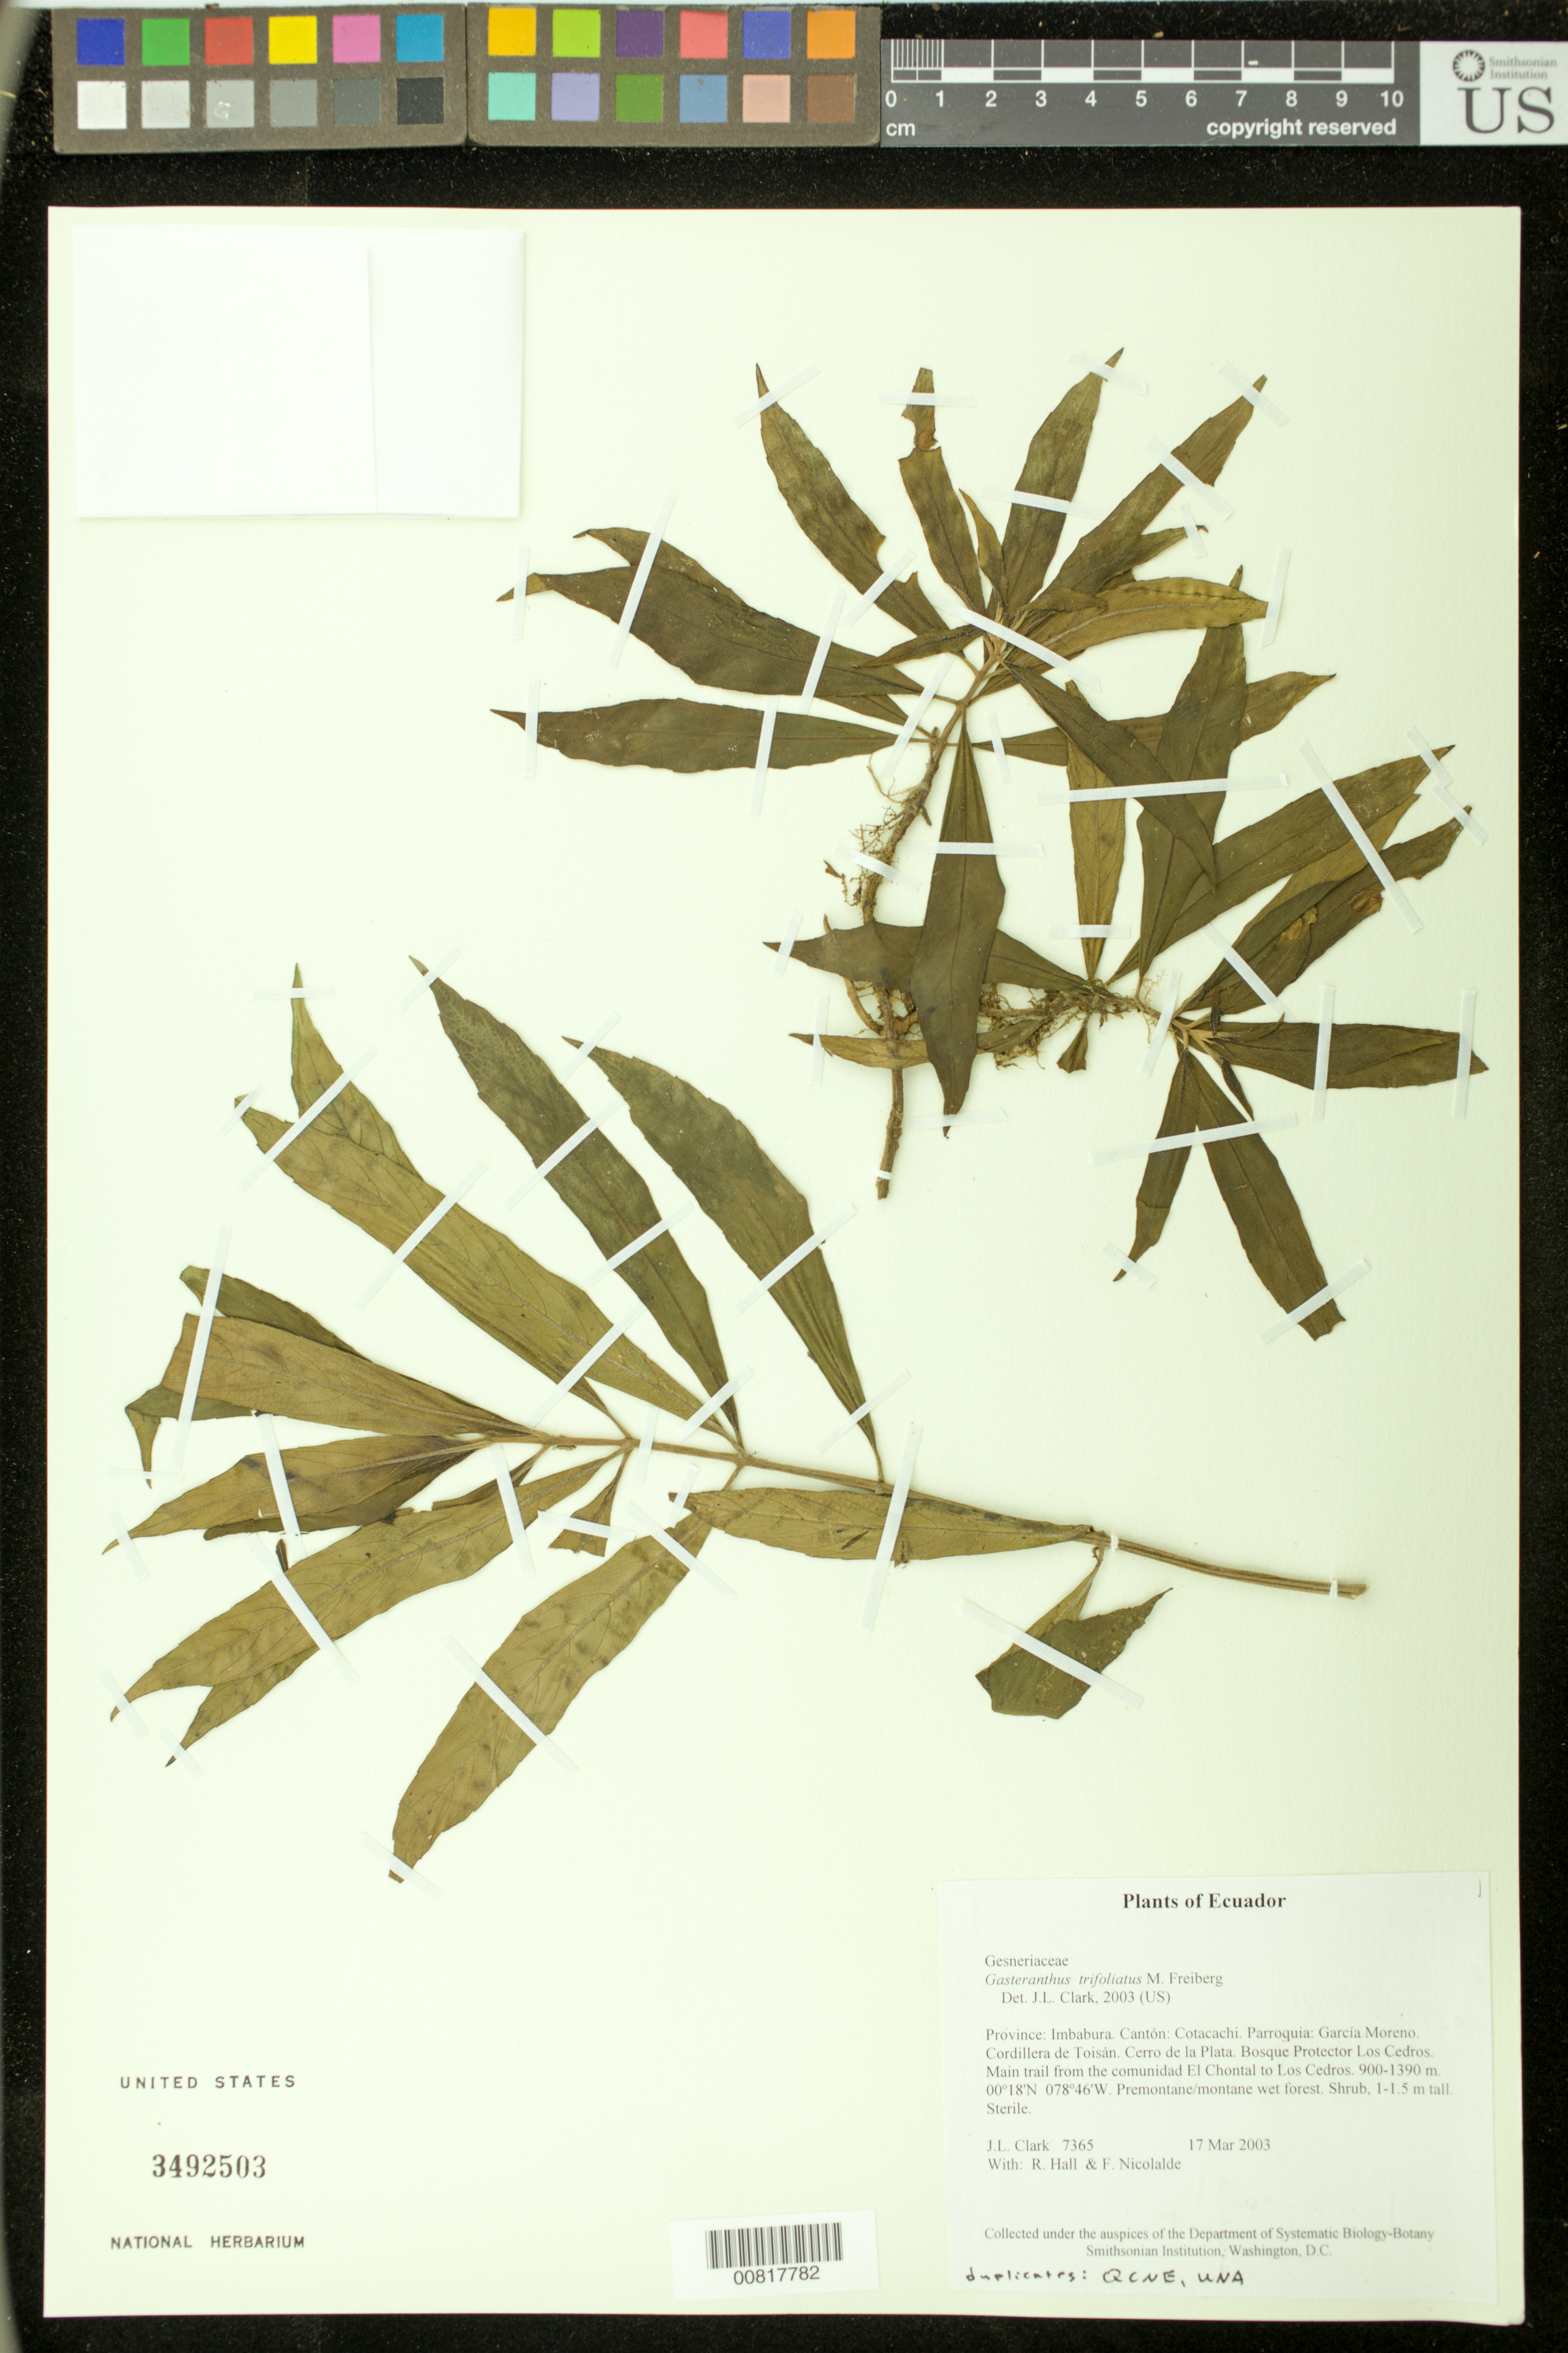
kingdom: Plantae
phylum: Tracheophyta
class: Magnoliopsida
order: Lamiales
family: Gesneriaceae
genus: Gasteranthus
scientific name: Gasteranthus trifoliatus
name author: M. Freiberg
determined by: Clark, J. L., (SEL), The Marie Selby Botanical Garden (UNITED STATES)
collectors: J. L. Clark, R. Hall & F. Nicolalde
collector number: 7365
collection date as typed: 17 Mar 2003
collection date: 2003-03-17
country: Ecuador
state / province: Imbabura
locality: Cotacachi. Parroquia: García Moreno. Cordillera de Toisán. Cerro de la Plata. Bosque Protector Los Cedros. Main trail from the comunidad El Chontal to Los Cedros.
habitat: Premontane/montane wet forest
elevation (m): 900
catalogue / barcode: US 3492503